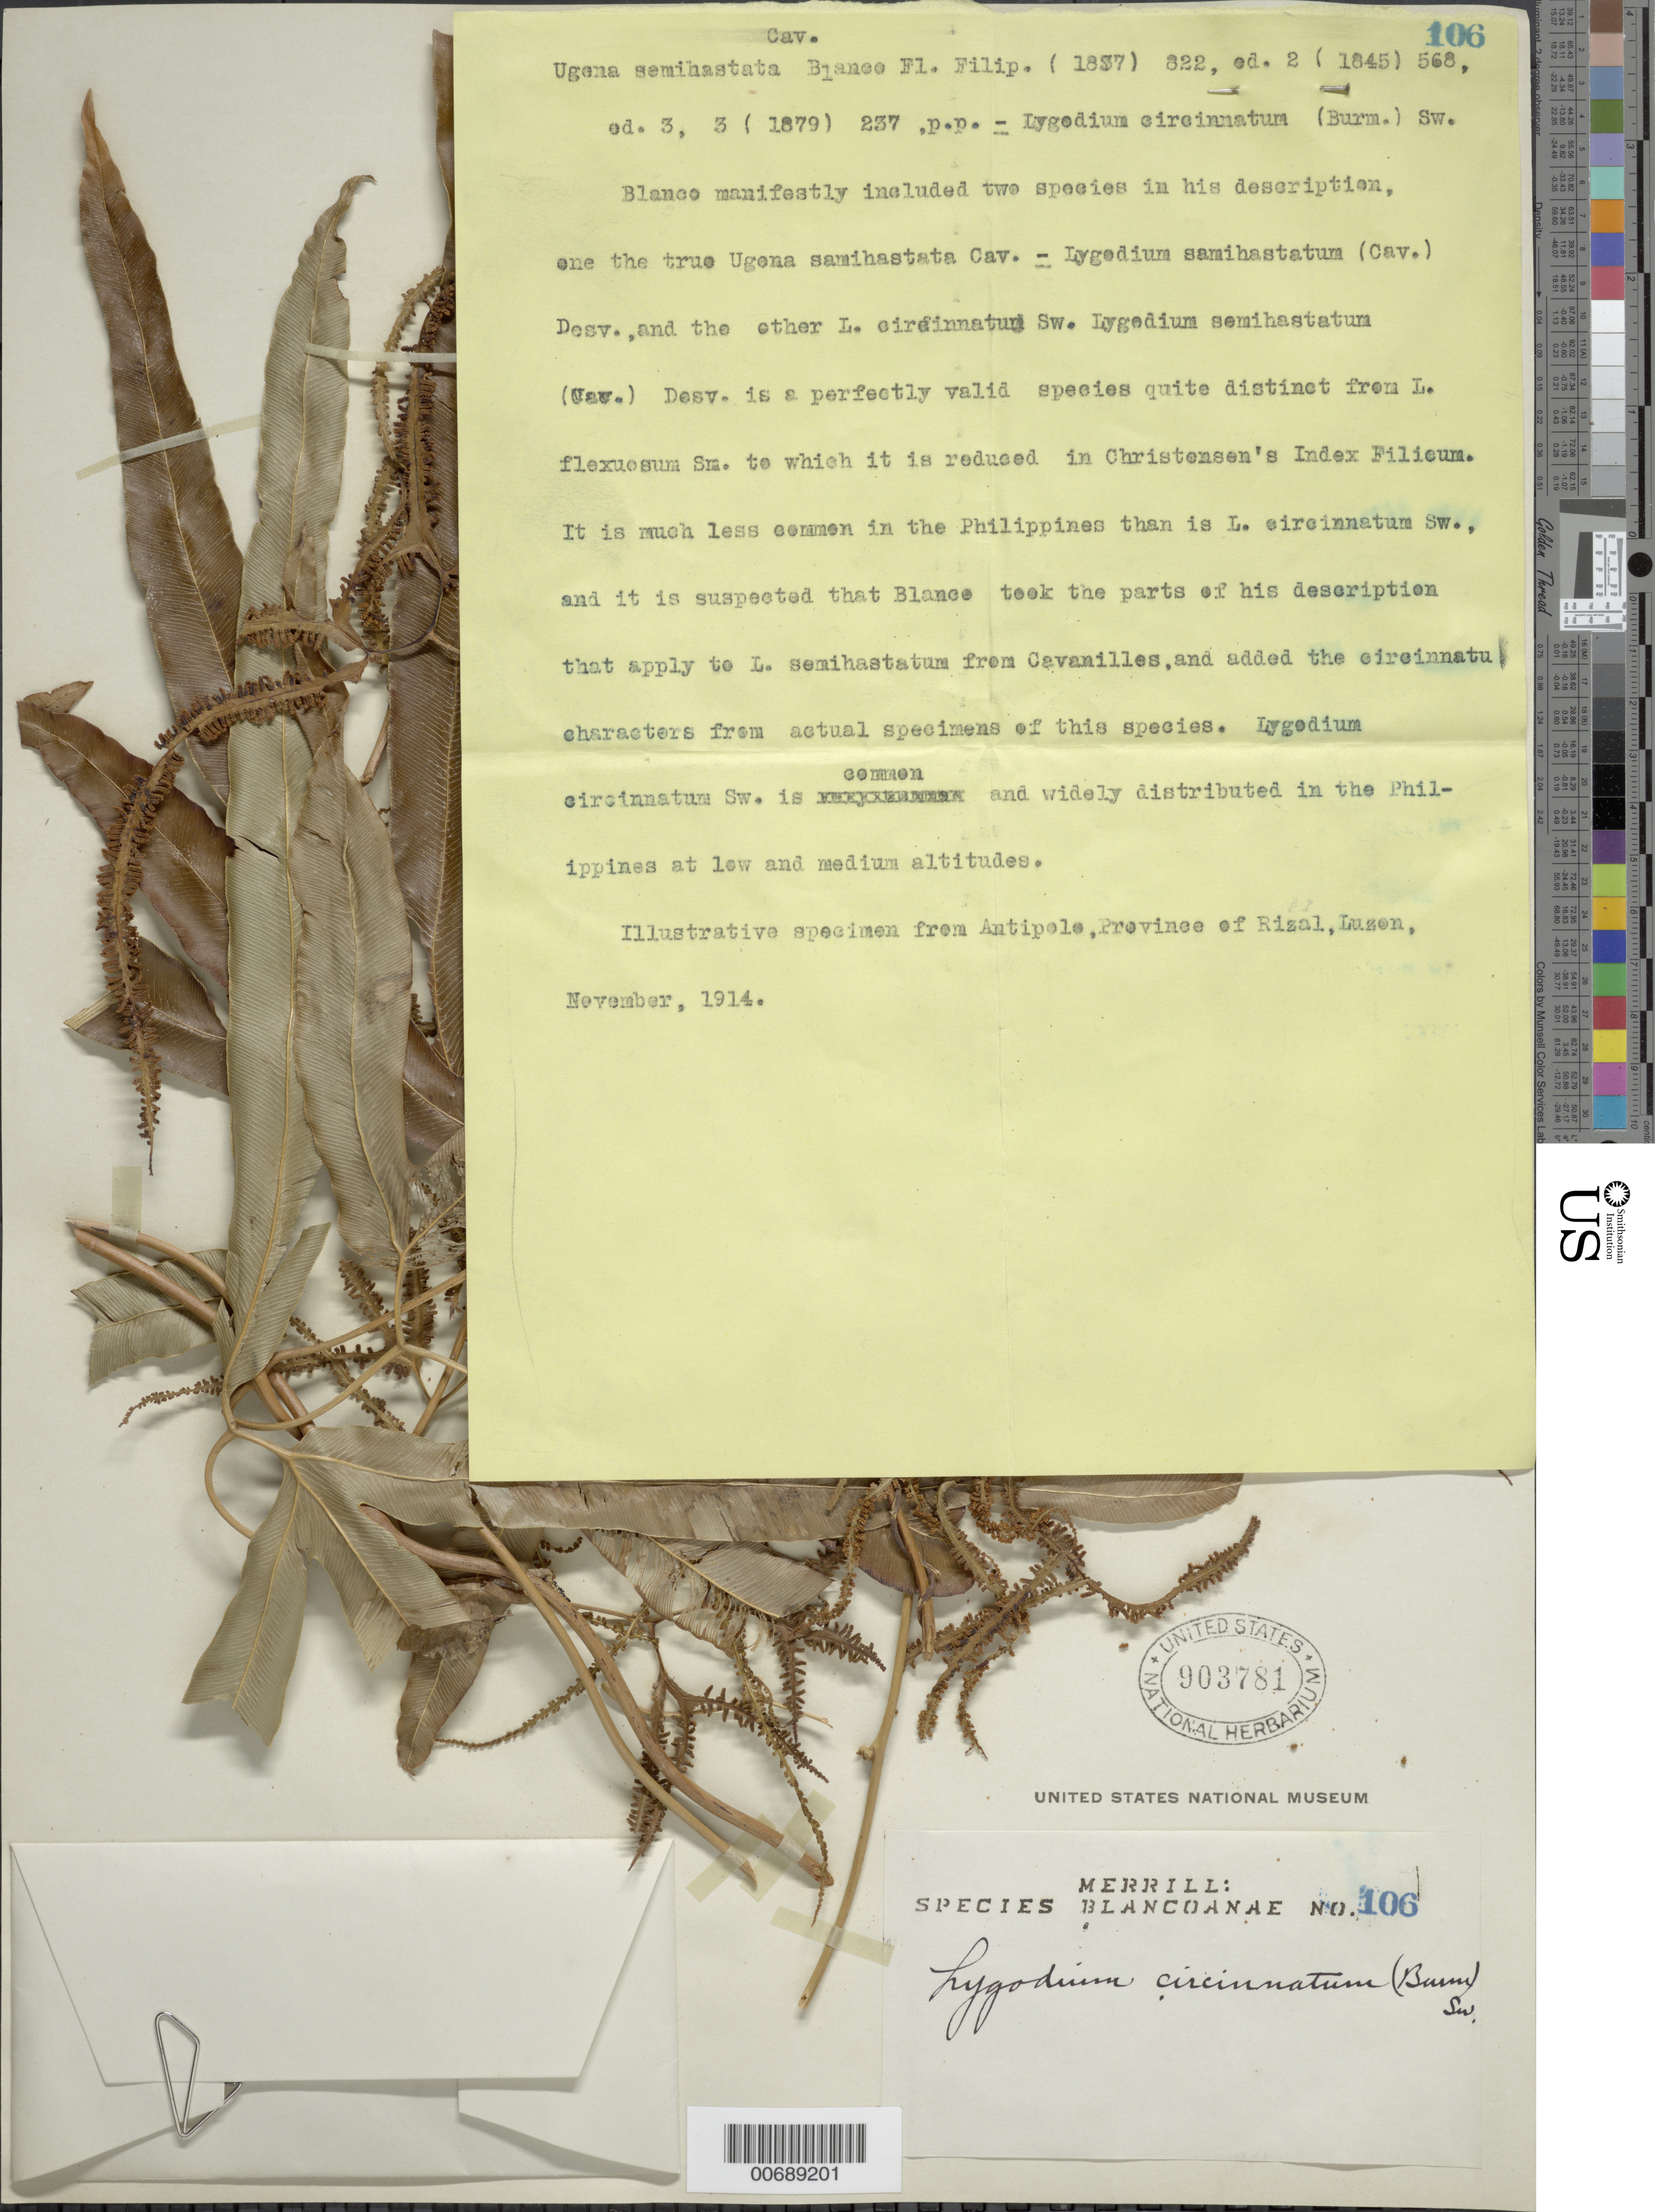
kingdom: Plantae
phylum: Tracheophyta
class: Polypodiopsida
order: Schizaeales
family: Lygodiaceae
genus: Lygodium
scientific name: Lygodium circinnatum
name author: (Burm. f.) Sw.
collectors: E. D. Merrill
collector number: Sp. Blancoan. 0106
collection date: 1914-11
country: Philippines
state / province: Calabarzon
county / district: Rizal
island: Luzon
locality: Antipolo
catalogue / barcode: US 903781